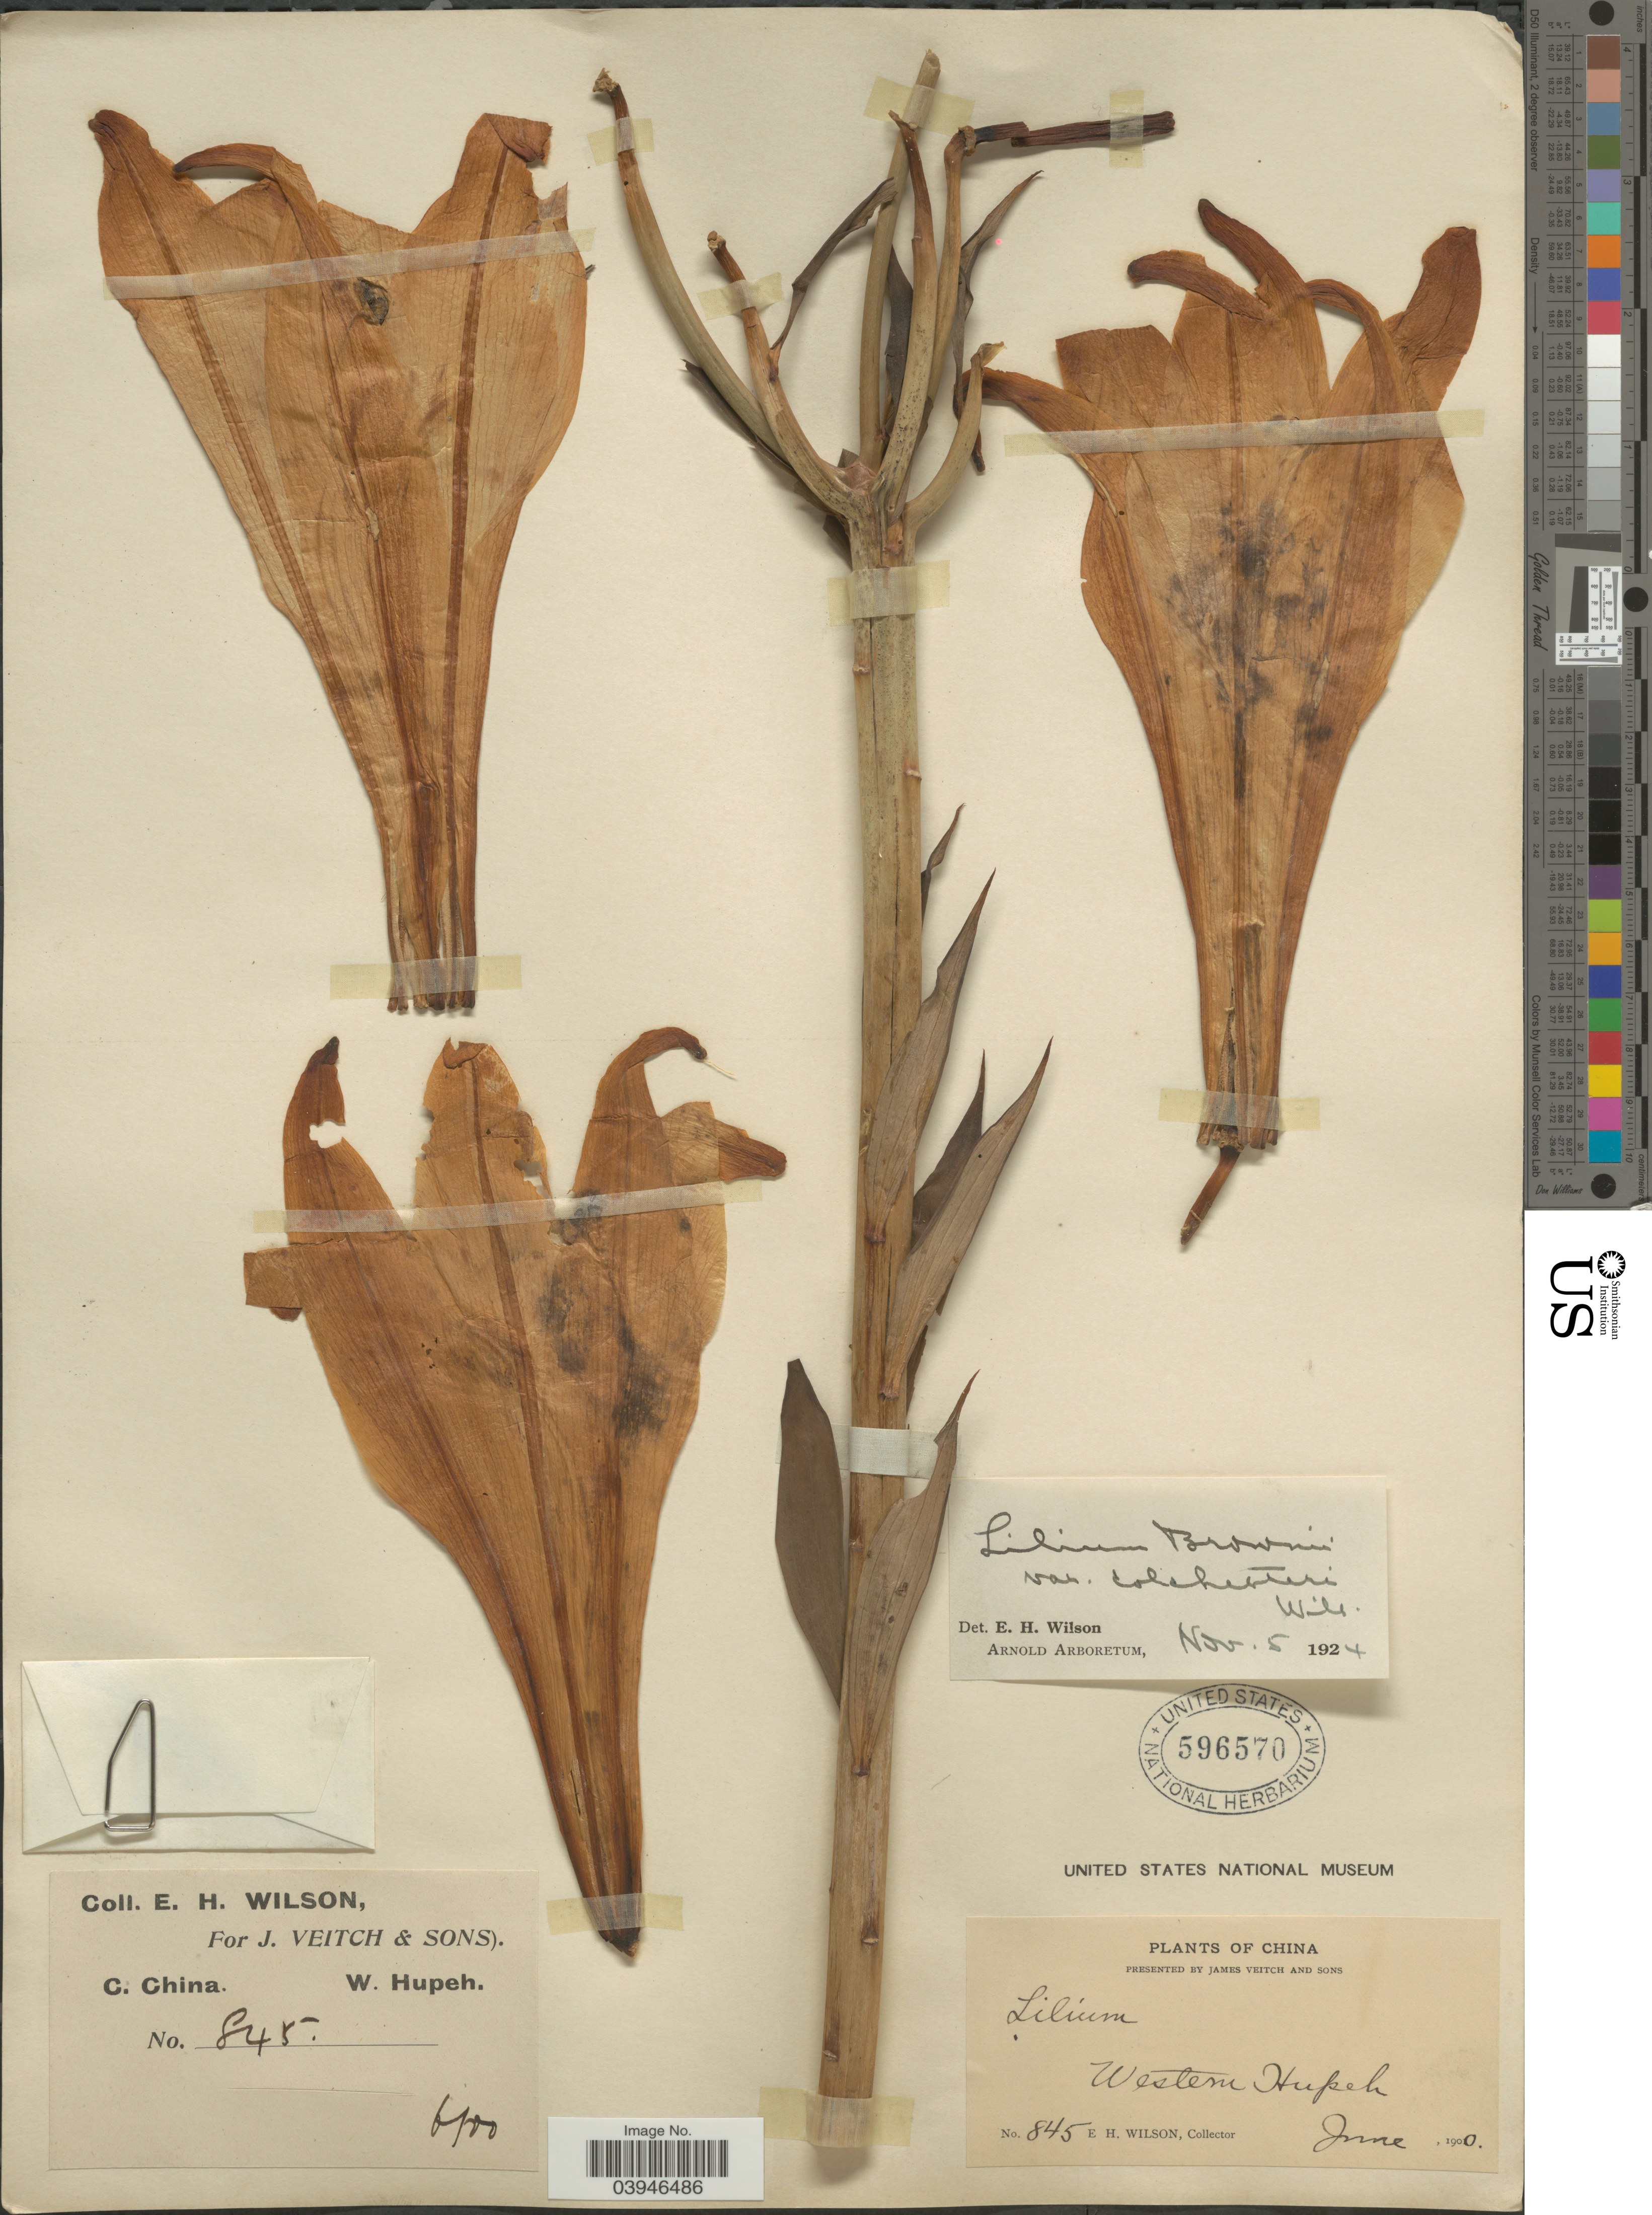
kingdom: Plantae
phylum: Tracheophyta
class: Liliopsida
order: Liliales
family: Liliaceae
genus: Lilium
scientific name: Lilium brownii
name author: F.E. Br. ex Miellez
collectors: E. Wilson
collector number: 845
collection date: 1900-06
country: China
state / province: Hubei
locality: C. China. Western Hupeh.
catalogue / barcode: US 596570